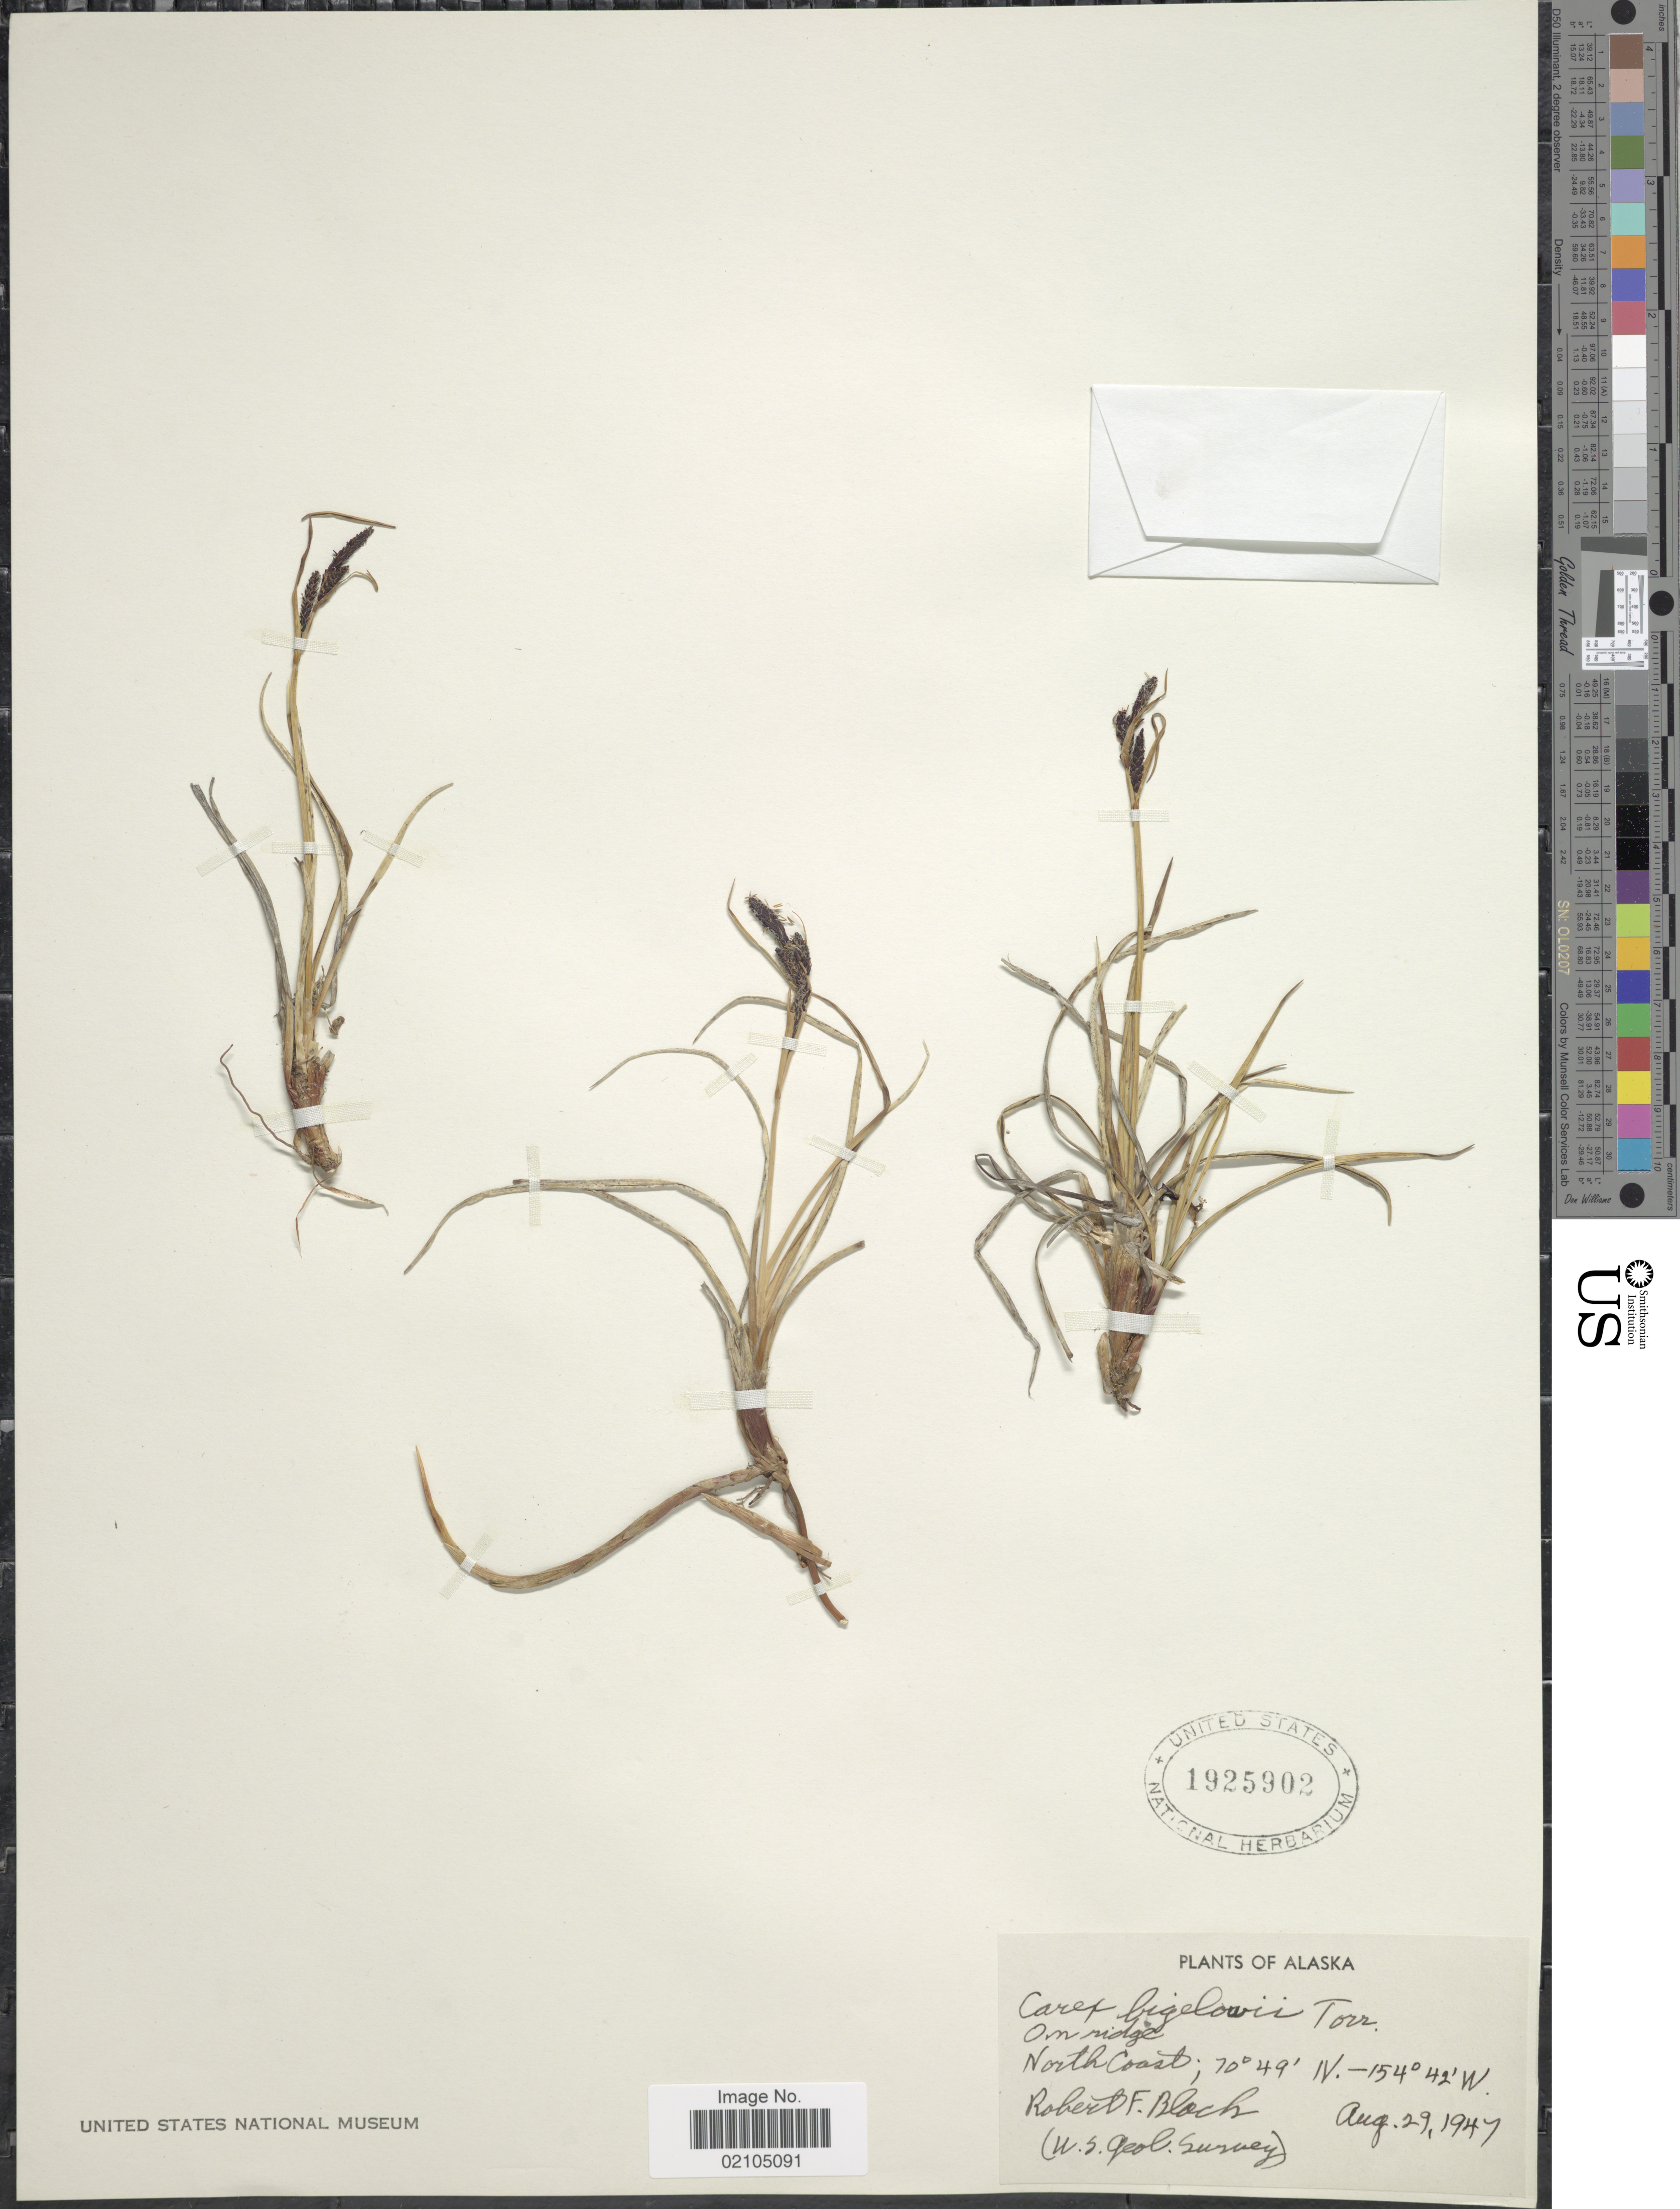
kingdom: Plantae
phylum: Tracheophyta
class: Liliopsida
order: Poales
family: Cyperaceae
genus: Carex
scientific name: Carex bigelowii subsp. lugens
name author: (Holm) T.V. Egorova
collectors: R. Bloch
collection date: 1947-08-29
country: United States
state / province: Alaska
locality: On ridge. North Coast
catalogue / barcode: US 1925902